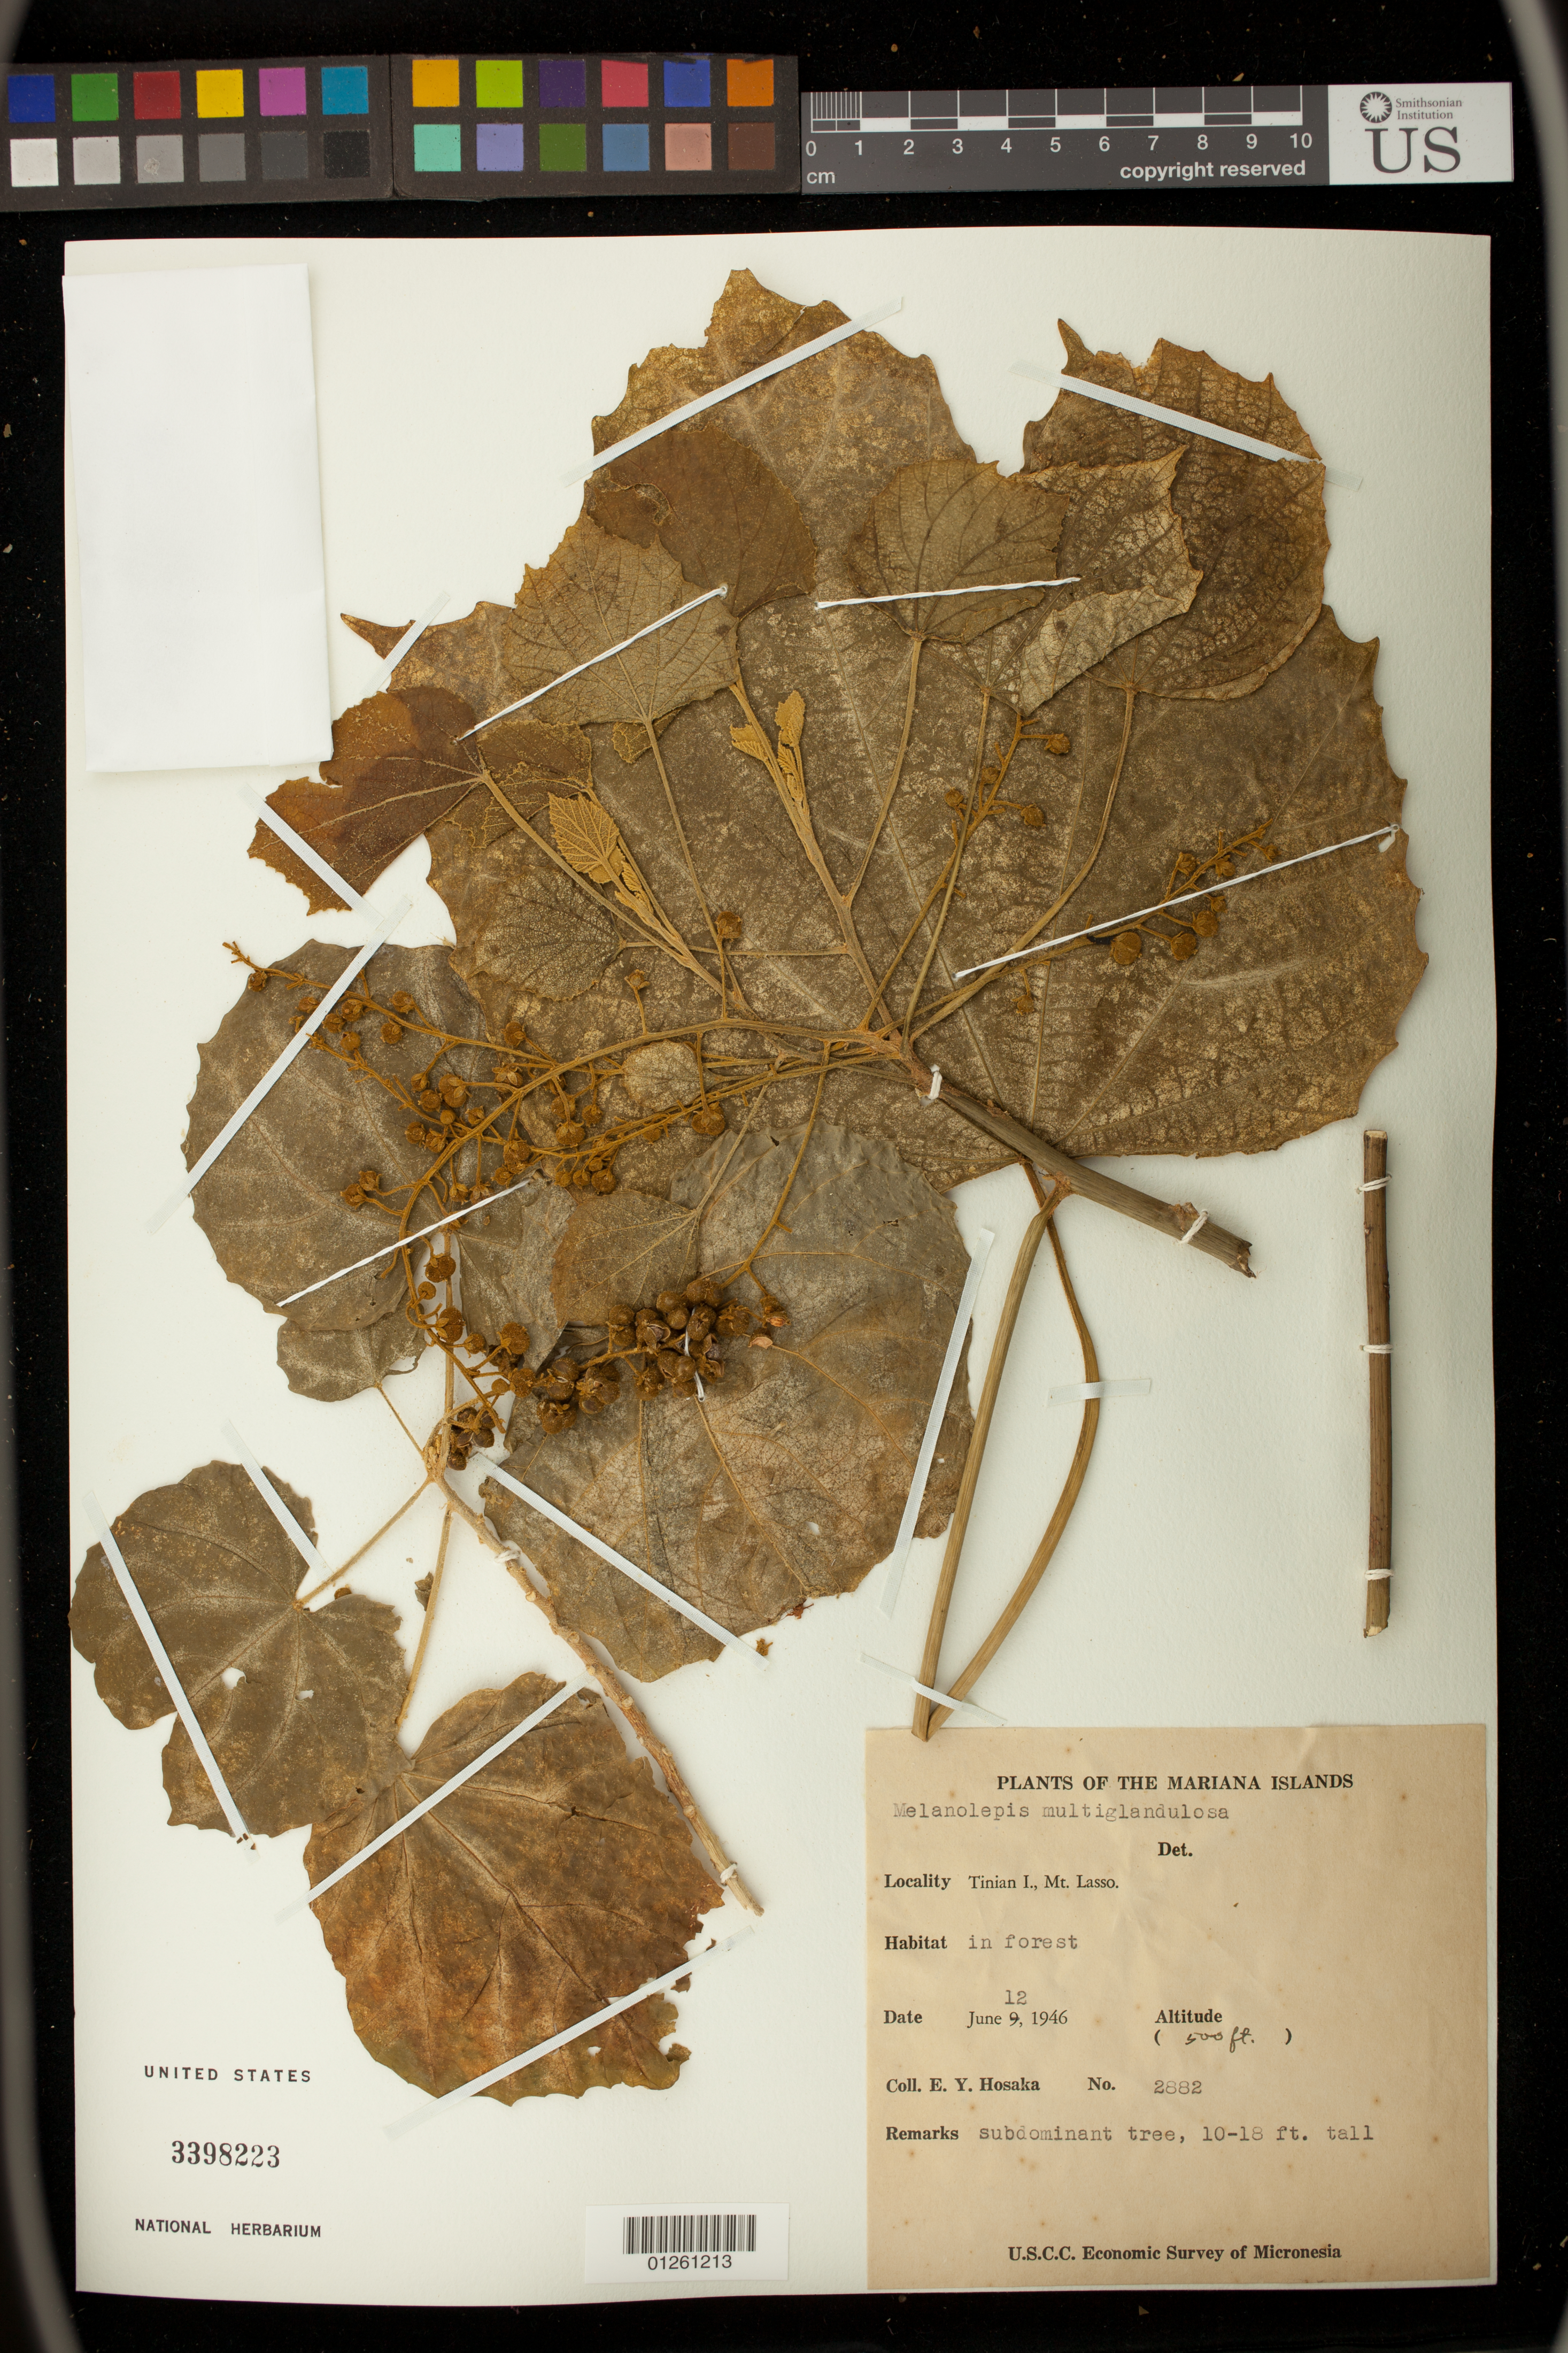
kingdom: Plantae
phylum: Tracheophyta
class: Magnoliopsida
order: Malpighiales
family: Euphorbiaceae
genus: Melanolepis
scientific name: Melanolepis multiglandulosa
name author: (Reinw. ex Blume) Rchb. f. & Zoll.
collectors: E. Y. Hosaka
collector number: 2882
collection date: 1946-06-12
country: Northern Mariana Islands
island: Tinian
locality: Tinian I., Mt. Lasso.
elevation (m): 152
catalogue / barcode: US 3398223